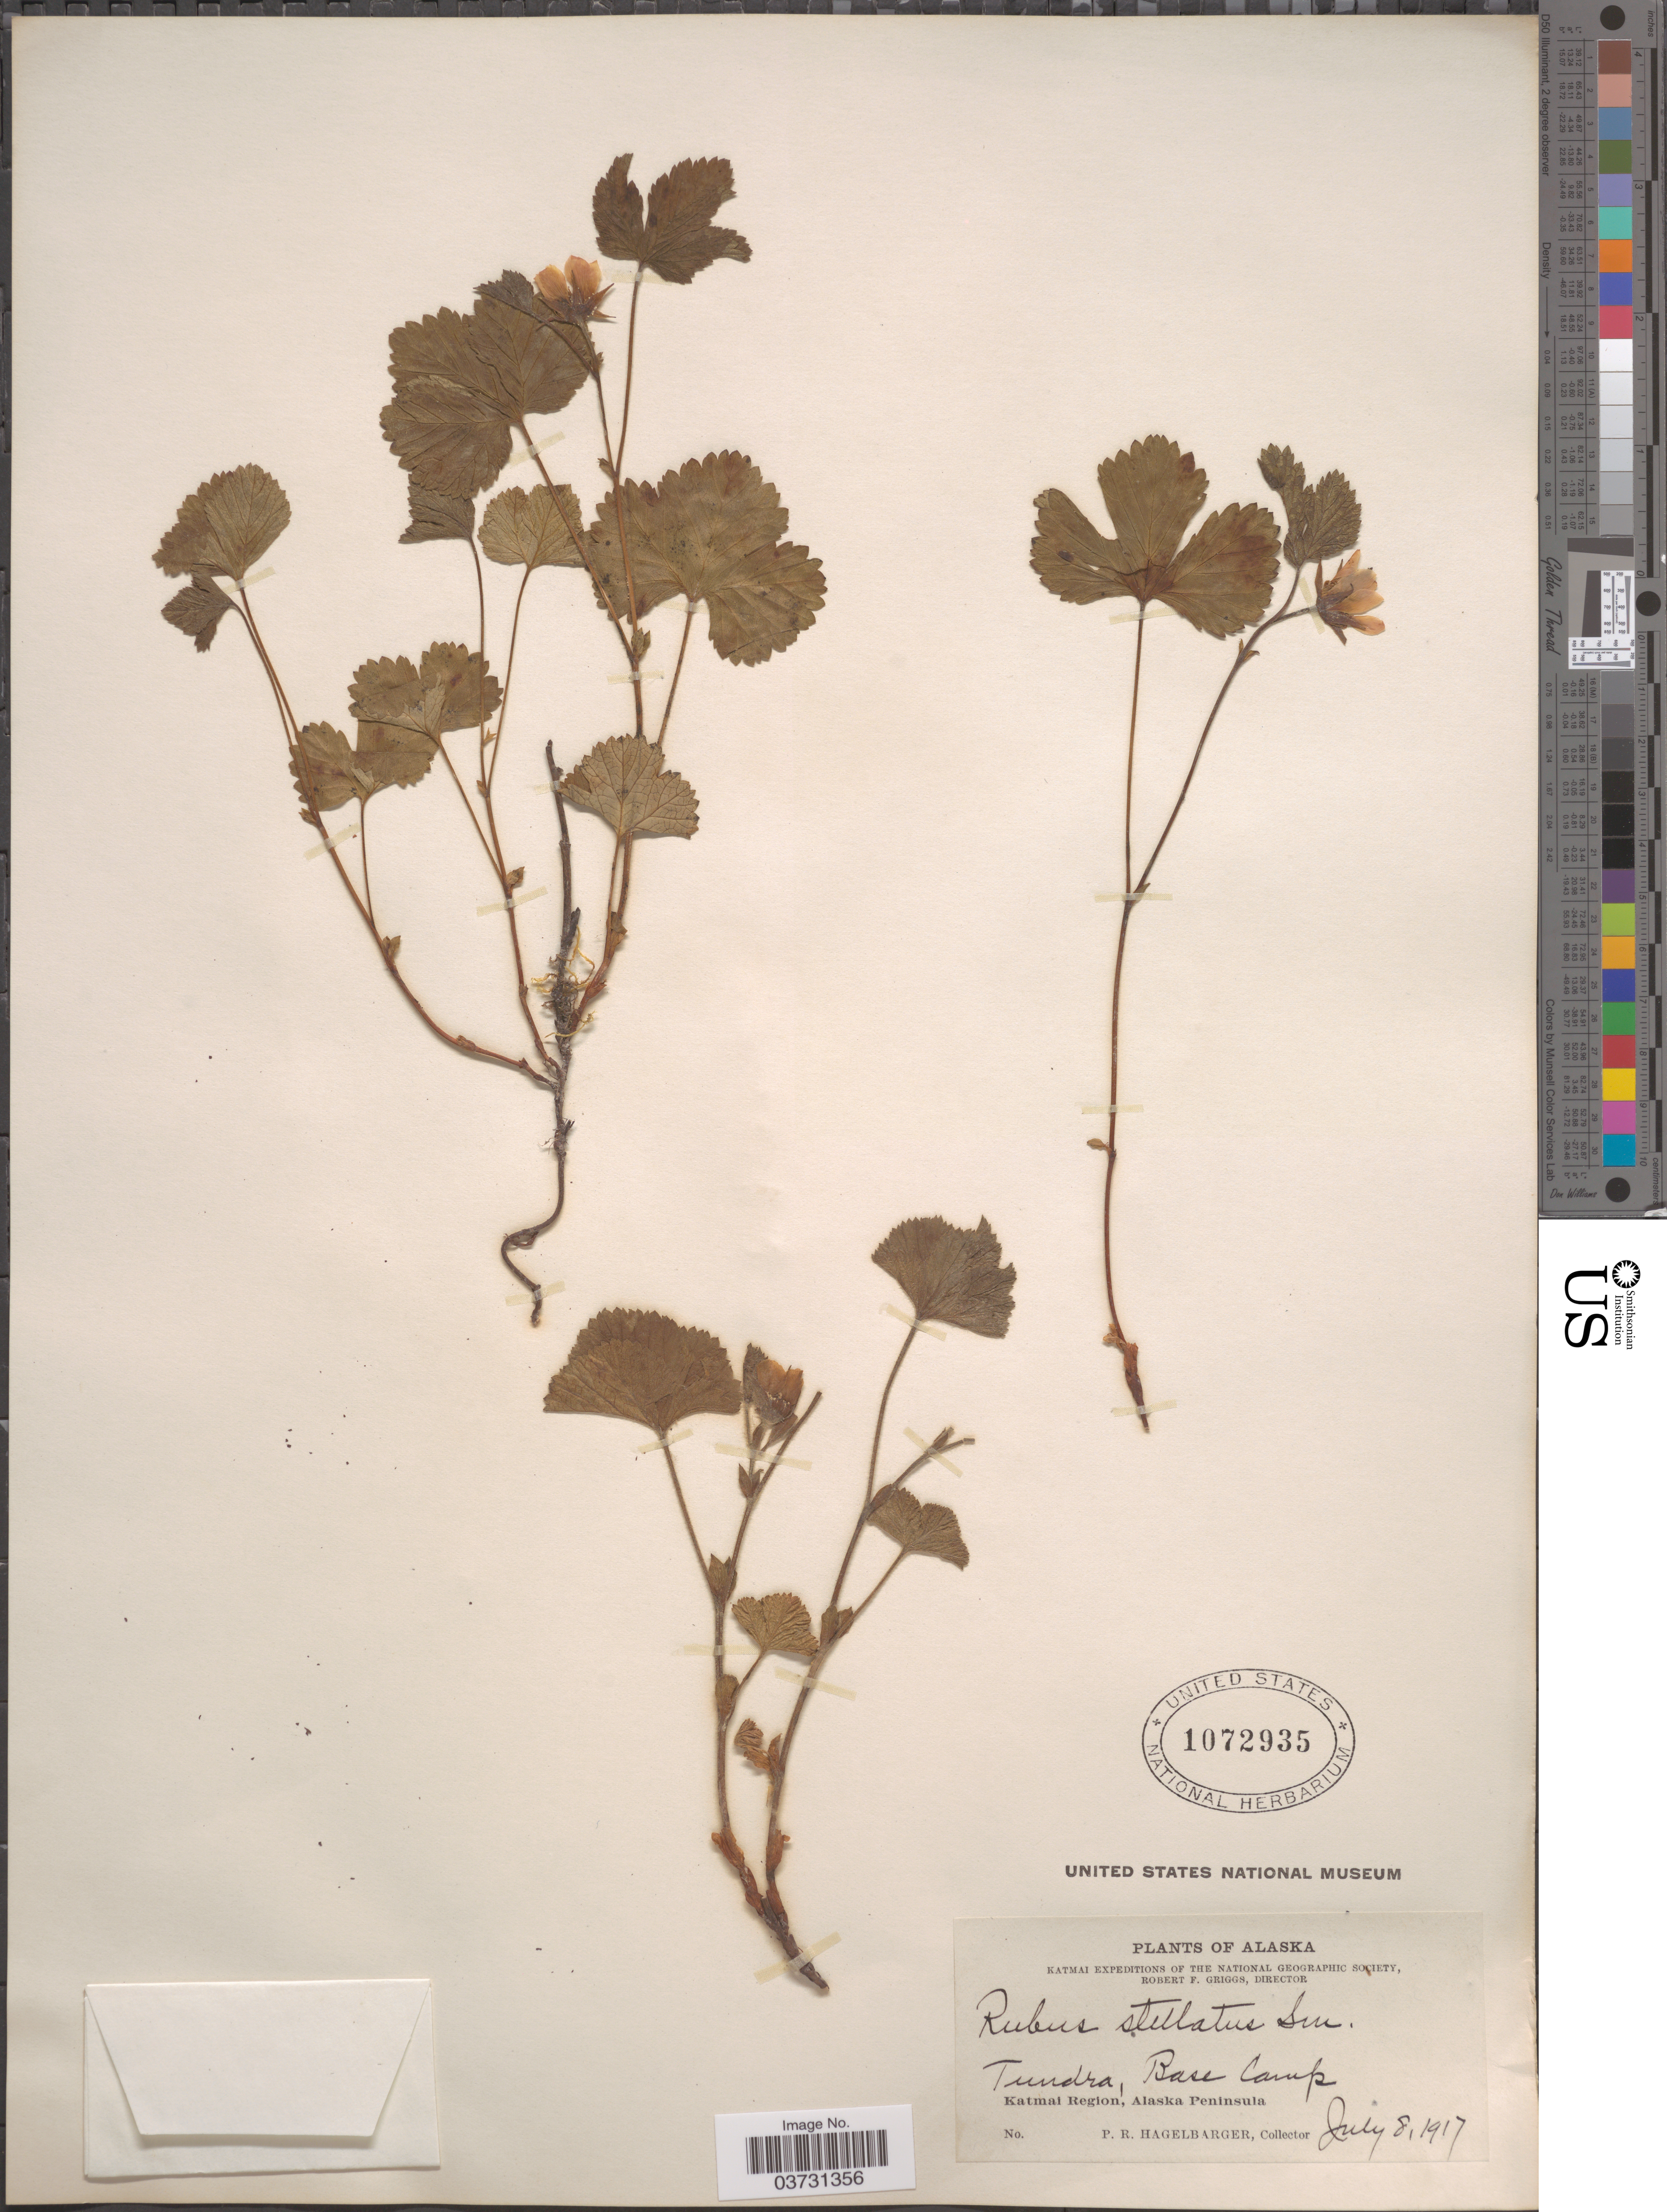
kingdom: Plantae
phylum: Tracheophyta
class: Magnoliopsida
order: Rosales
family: Rosaceae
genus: Rubus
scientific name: Rubus stellatus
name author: Sm.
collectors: P. Hagelbarger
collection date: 1917-07-08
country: United States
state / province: Alaska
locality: Tundra, Base Camp. Katmai Region, Alaska Peninsula.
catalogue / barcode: US 1072935